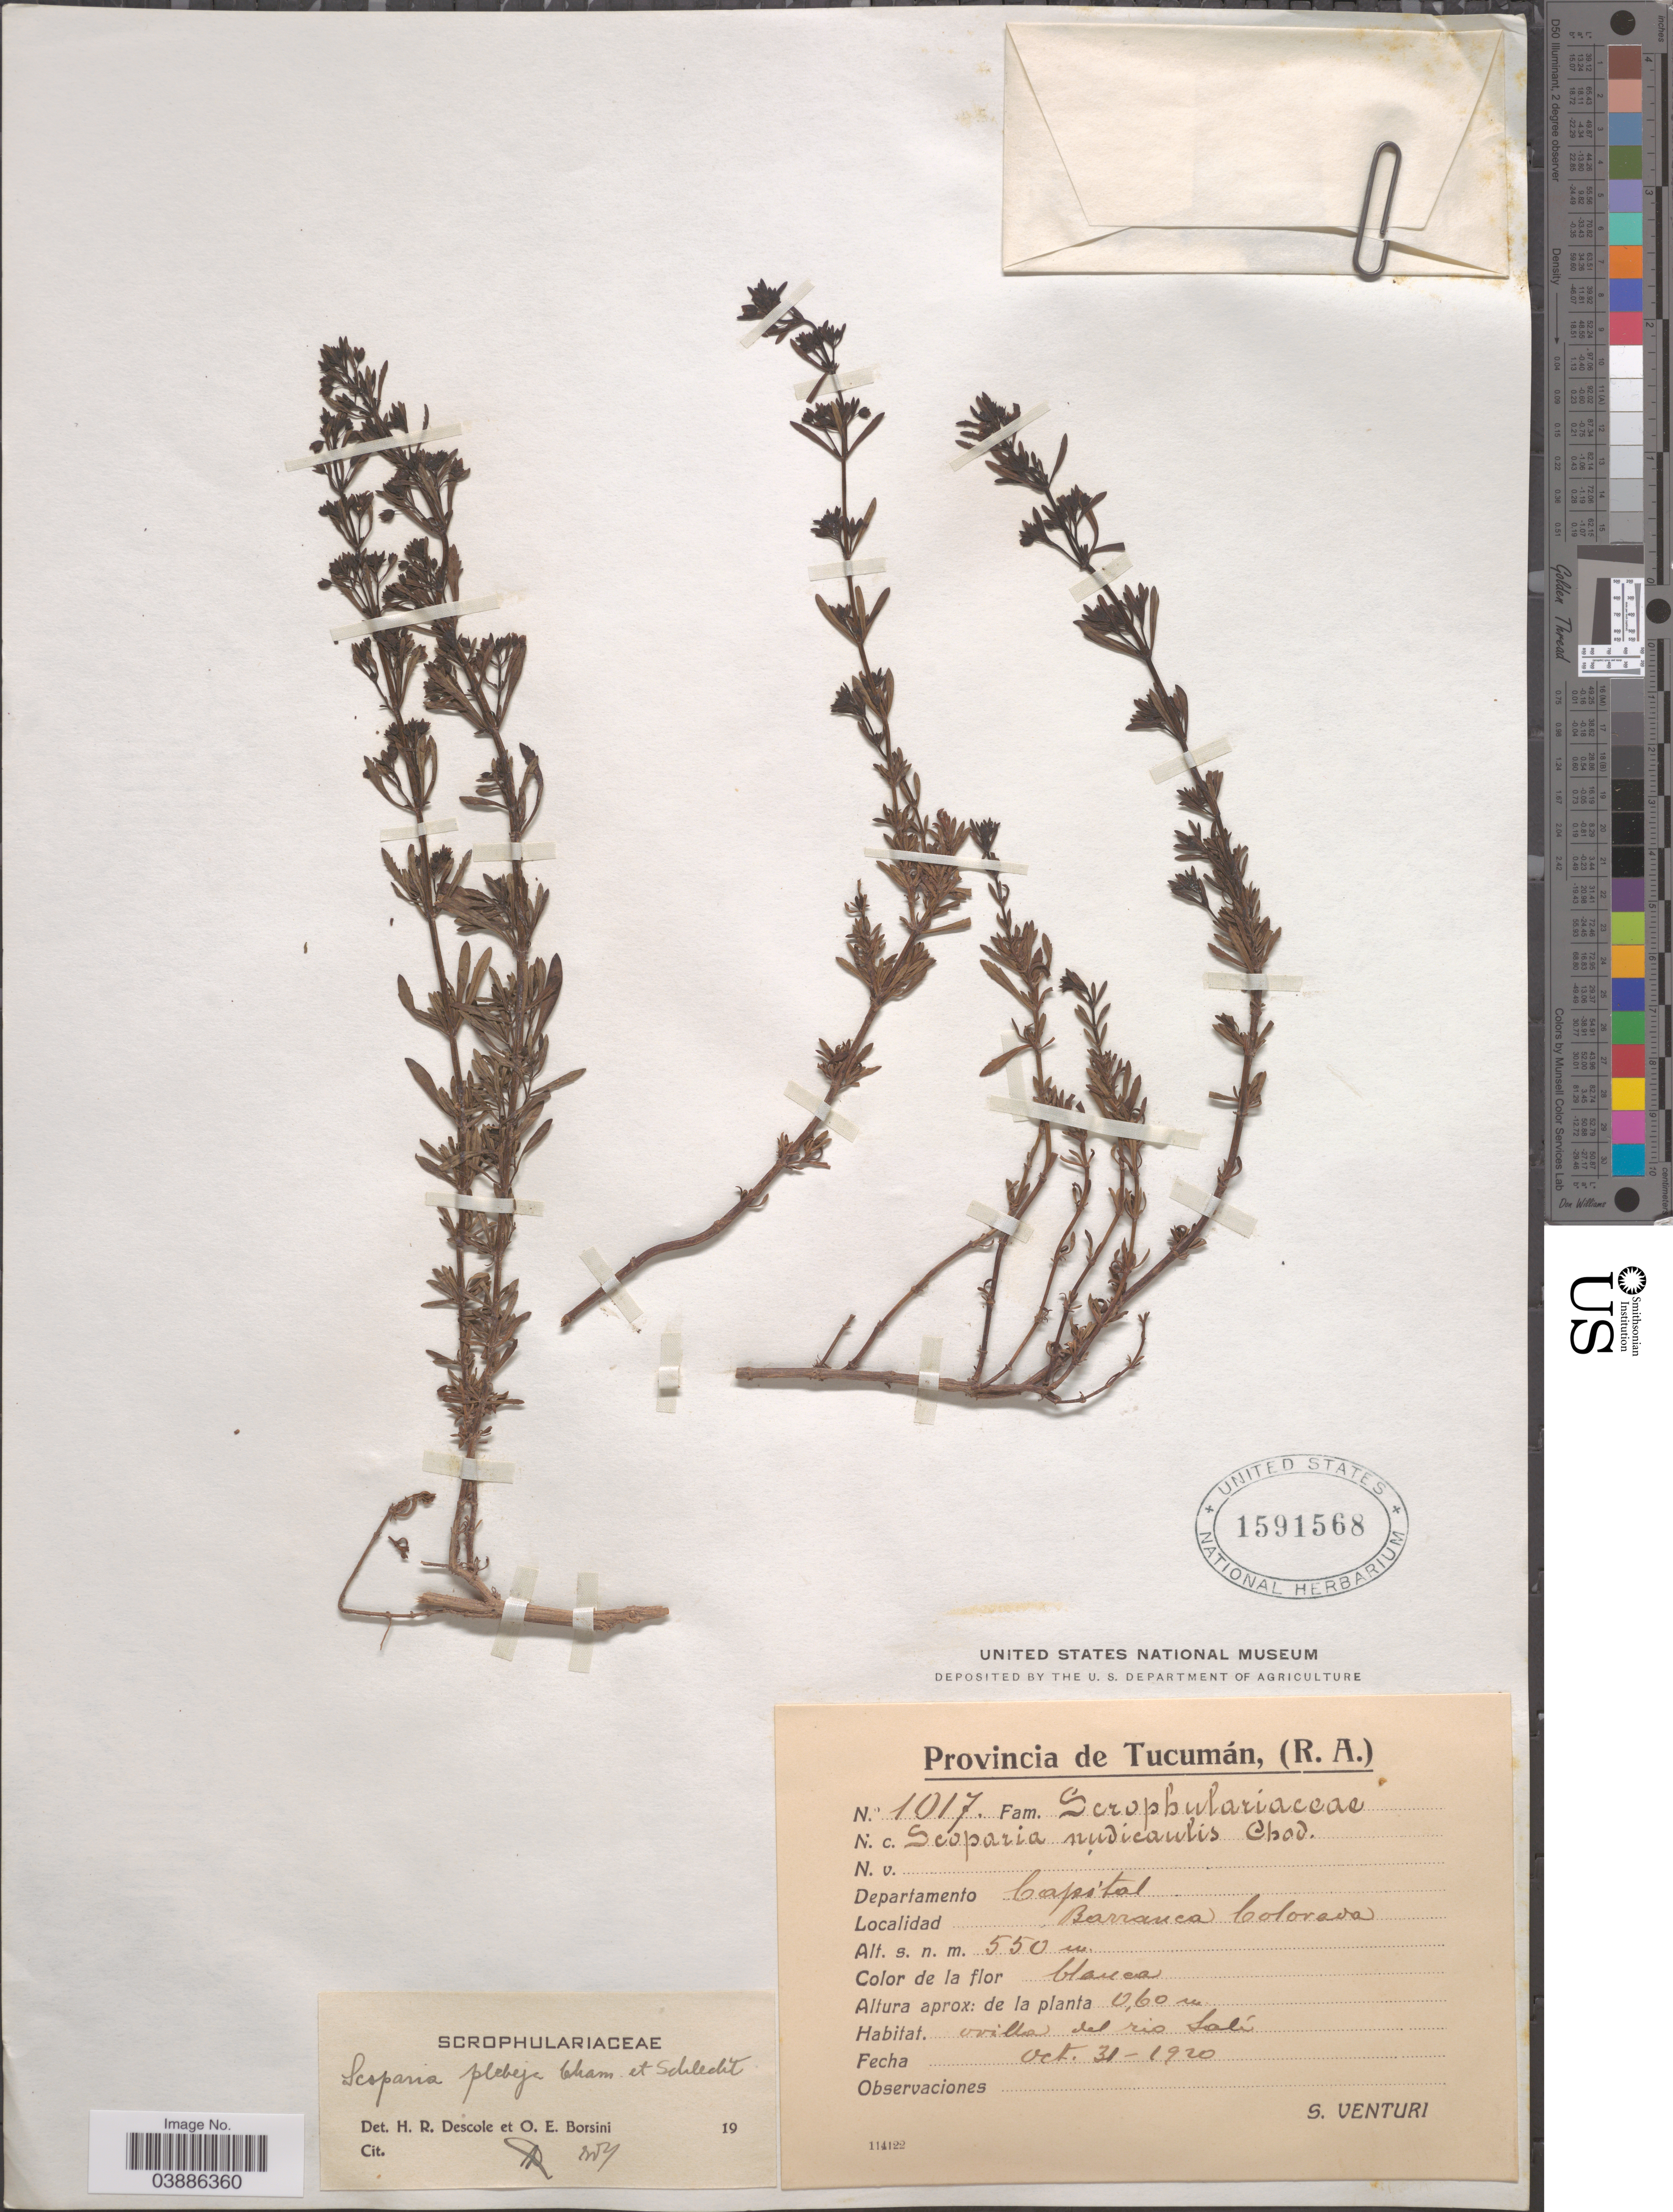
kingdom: Plantae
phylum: Tracheophyta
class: Magnoliopsida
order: Lamiales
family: Plantaginaceae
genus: Scoparia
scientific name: Scoparia plebeja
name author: Cham. & Schltdl.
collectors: S. Venturi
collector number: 1017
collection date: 1920-10-31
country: Argentina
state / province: Tucuman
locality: Departamento Capital. Barranca Colorada.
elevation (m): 550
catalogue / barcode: US 1591568